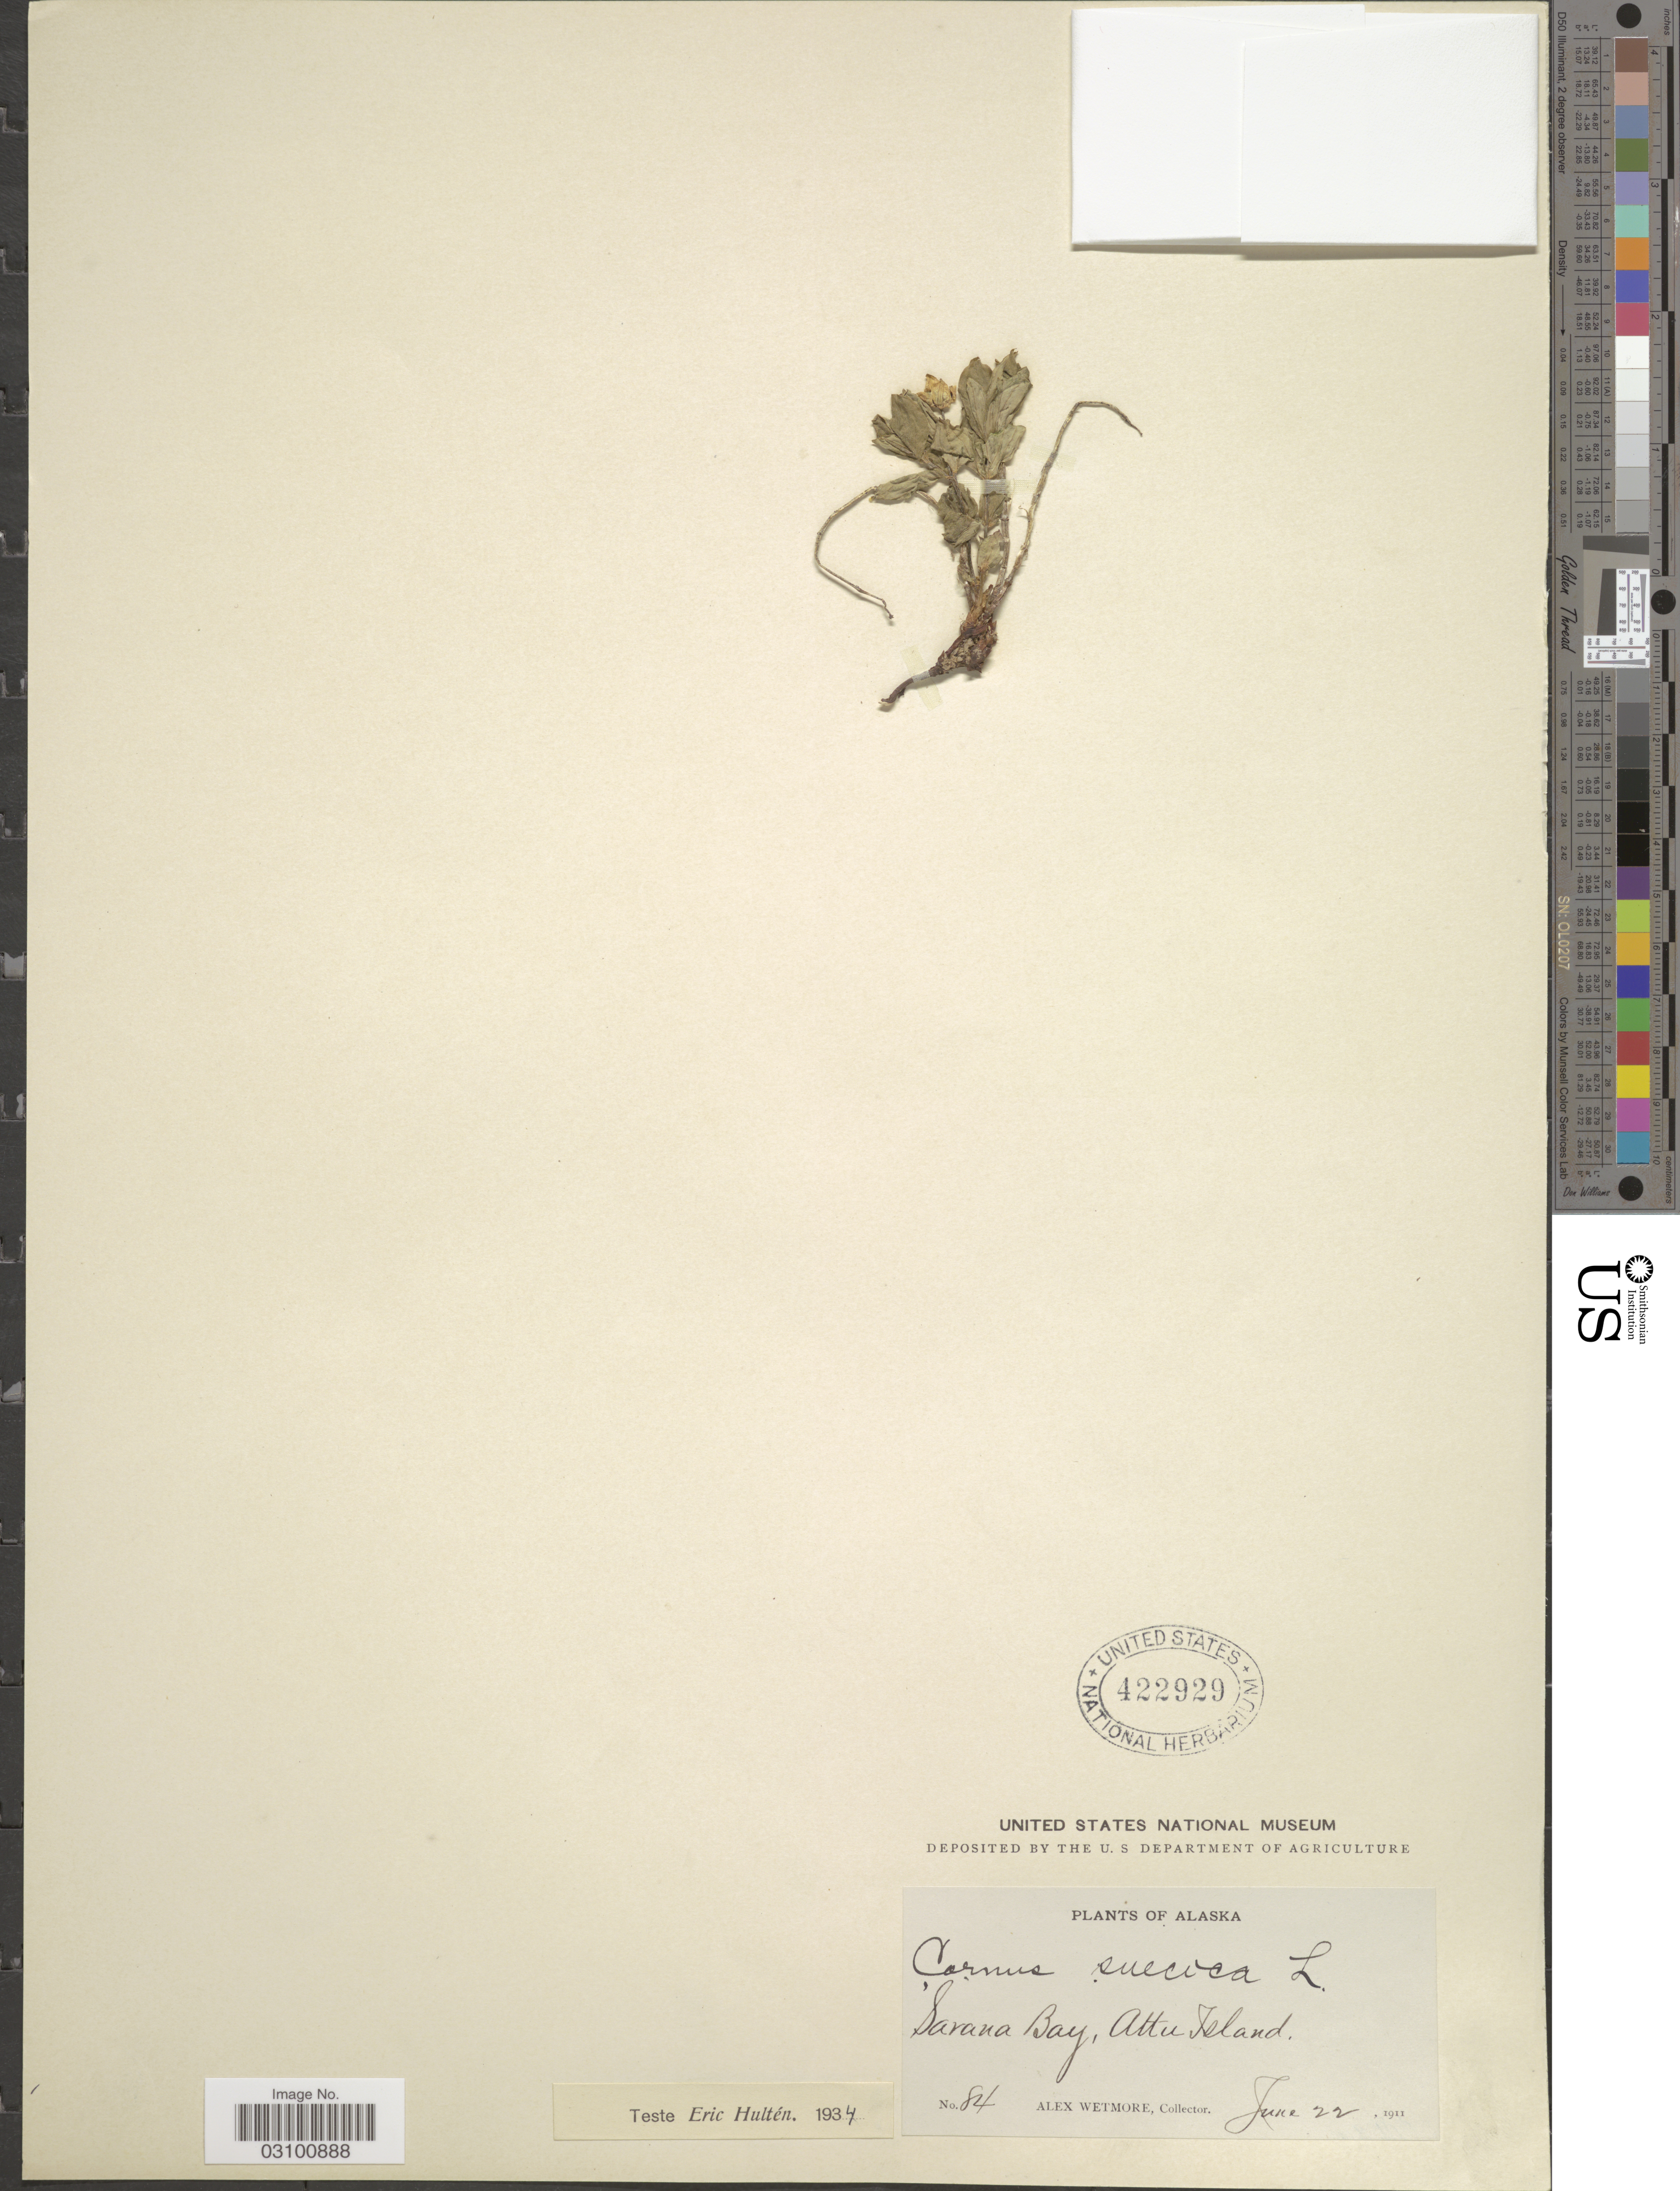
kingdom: Plantae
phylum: Tracheophyta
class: Magnoliopsida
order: Cornales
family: Cornaceae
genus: Cornus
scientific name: Cornus suecica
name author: L.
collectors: A. Wetmore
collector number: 84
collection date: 1911-06-22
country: United States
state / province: Alaska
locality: Sarana Bay, Attu Island.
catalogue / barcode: US 422929